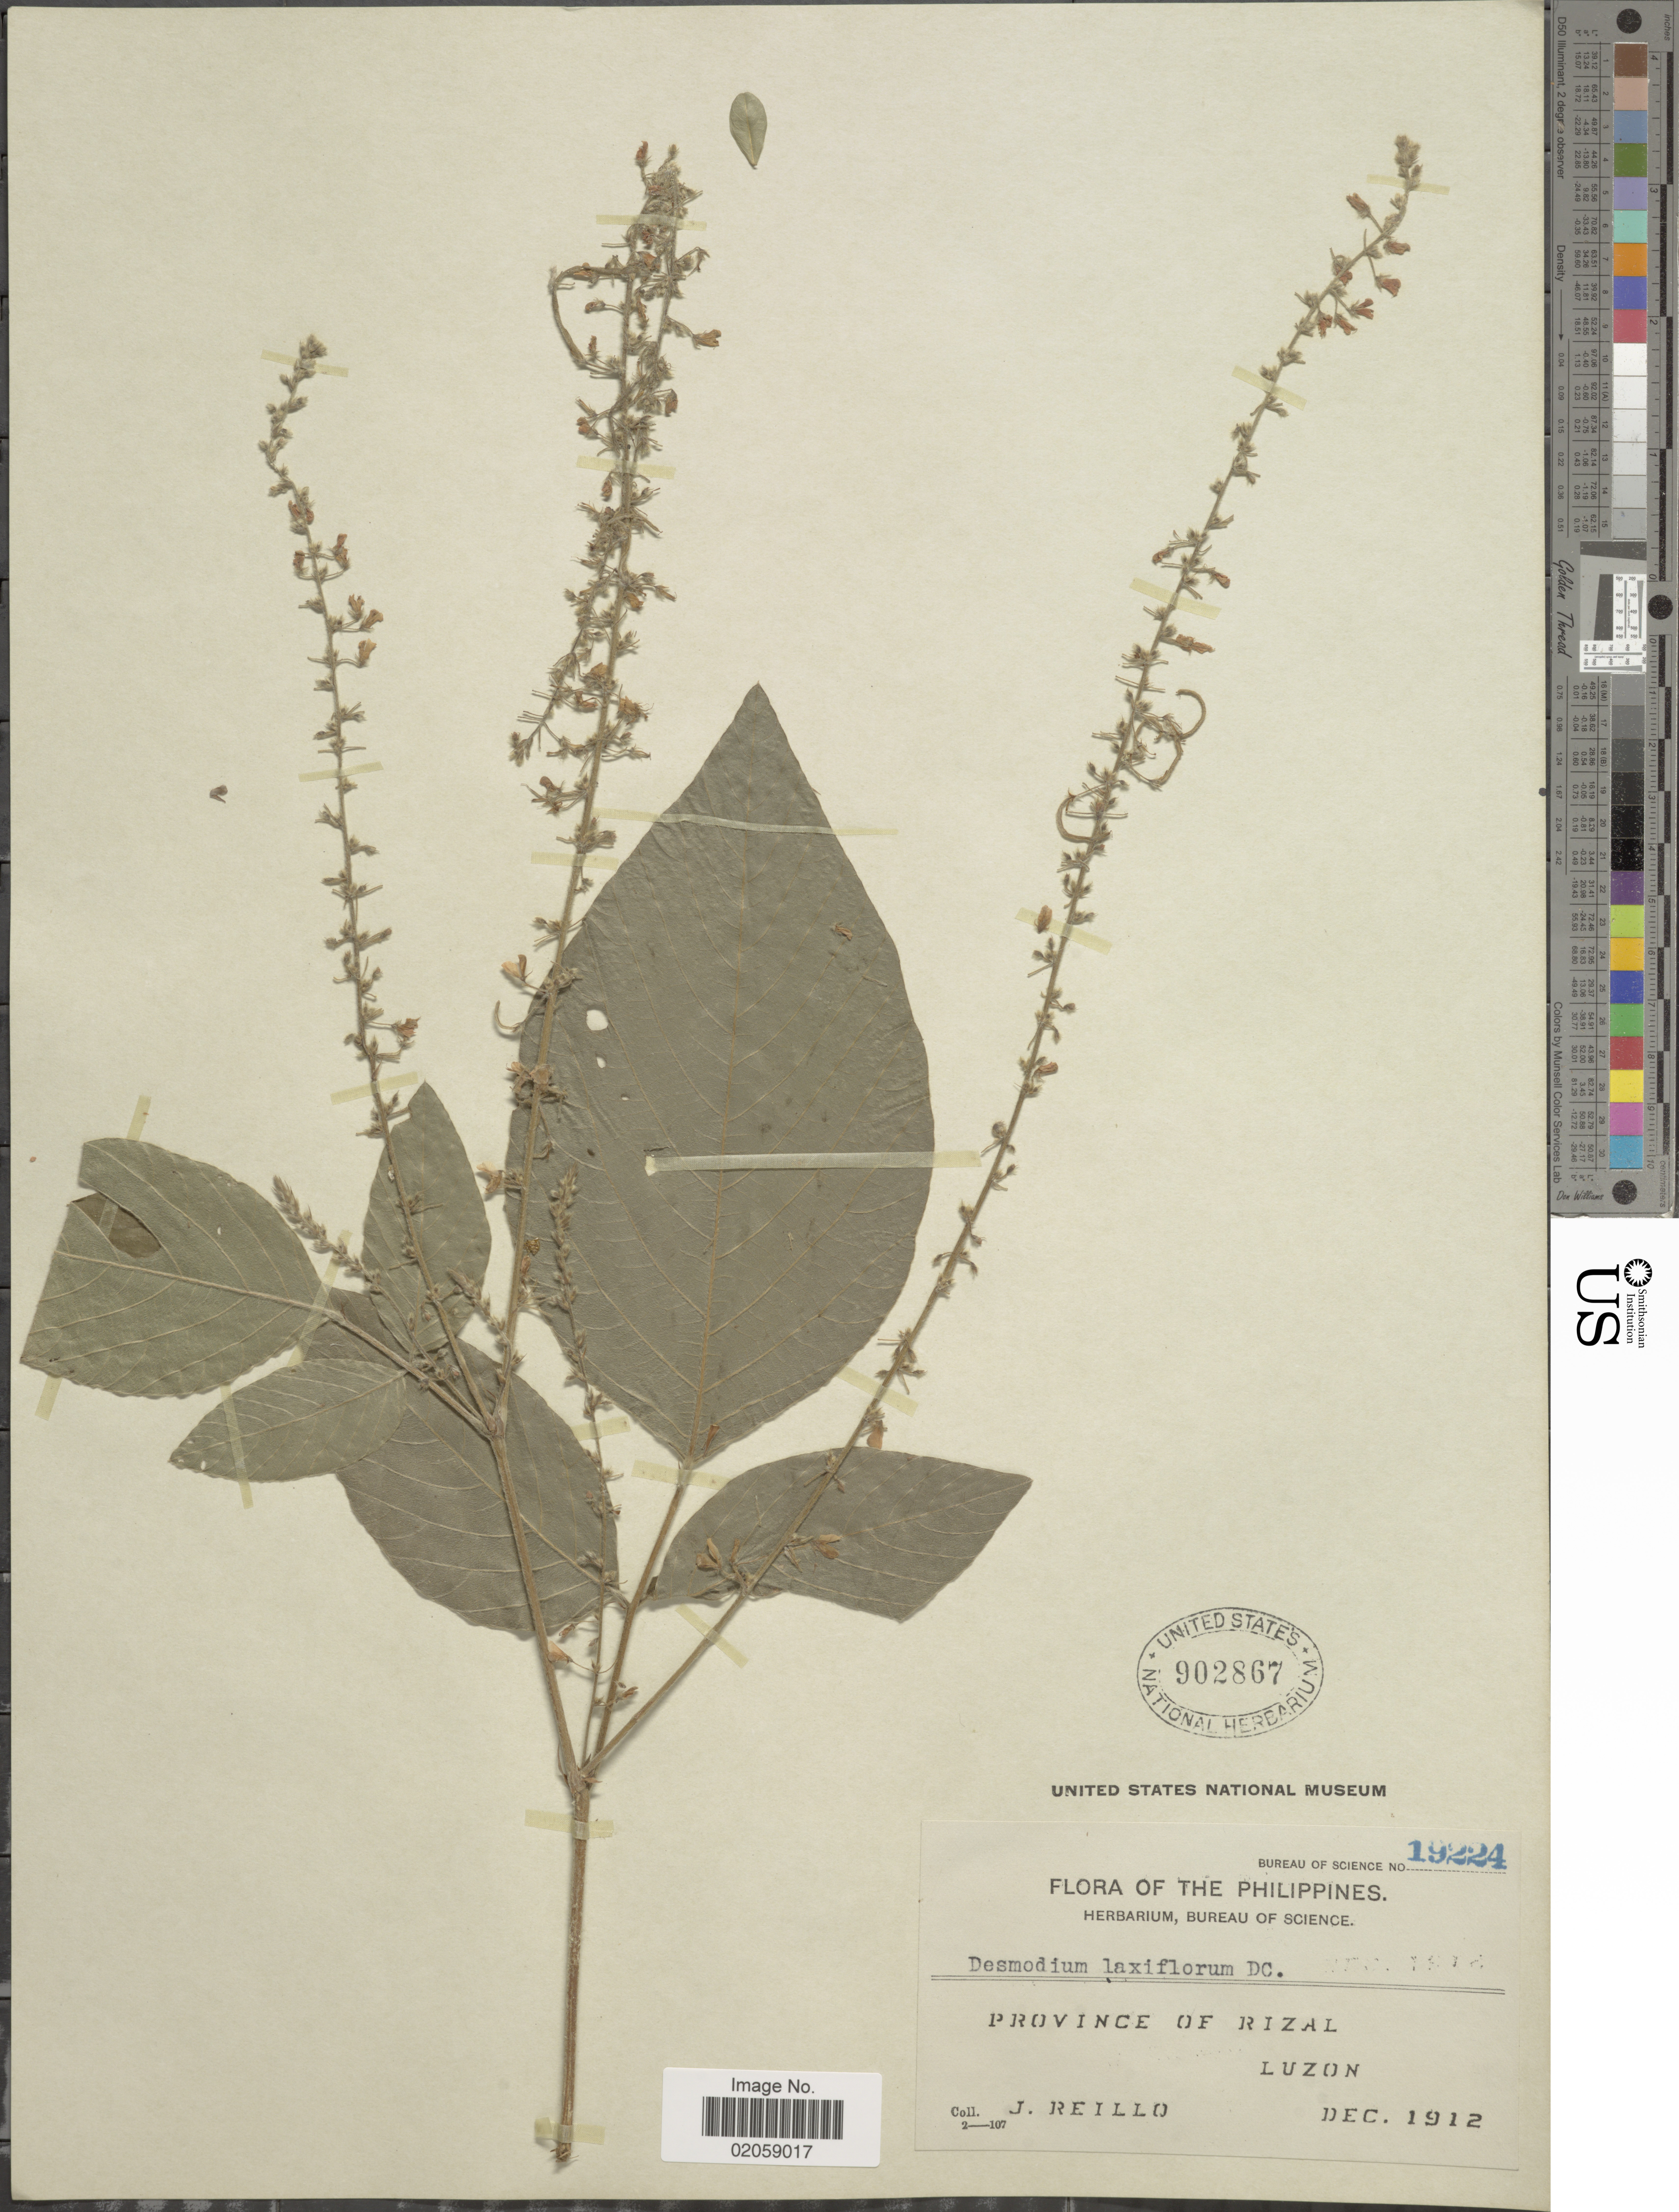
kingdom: Plantae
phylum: Tracheophyta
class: Magnoliopsida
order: Fabales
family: Fabaceae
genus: Sohmaea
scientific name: Sohmaea laxiflora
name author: (DC.) H. Ohashi & K. Ohashi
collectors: J. Reillo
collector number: Bureau of Science 19224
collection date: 1912-12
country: Philippines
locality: Province of Rizal. Luzon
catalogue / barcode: US 902867